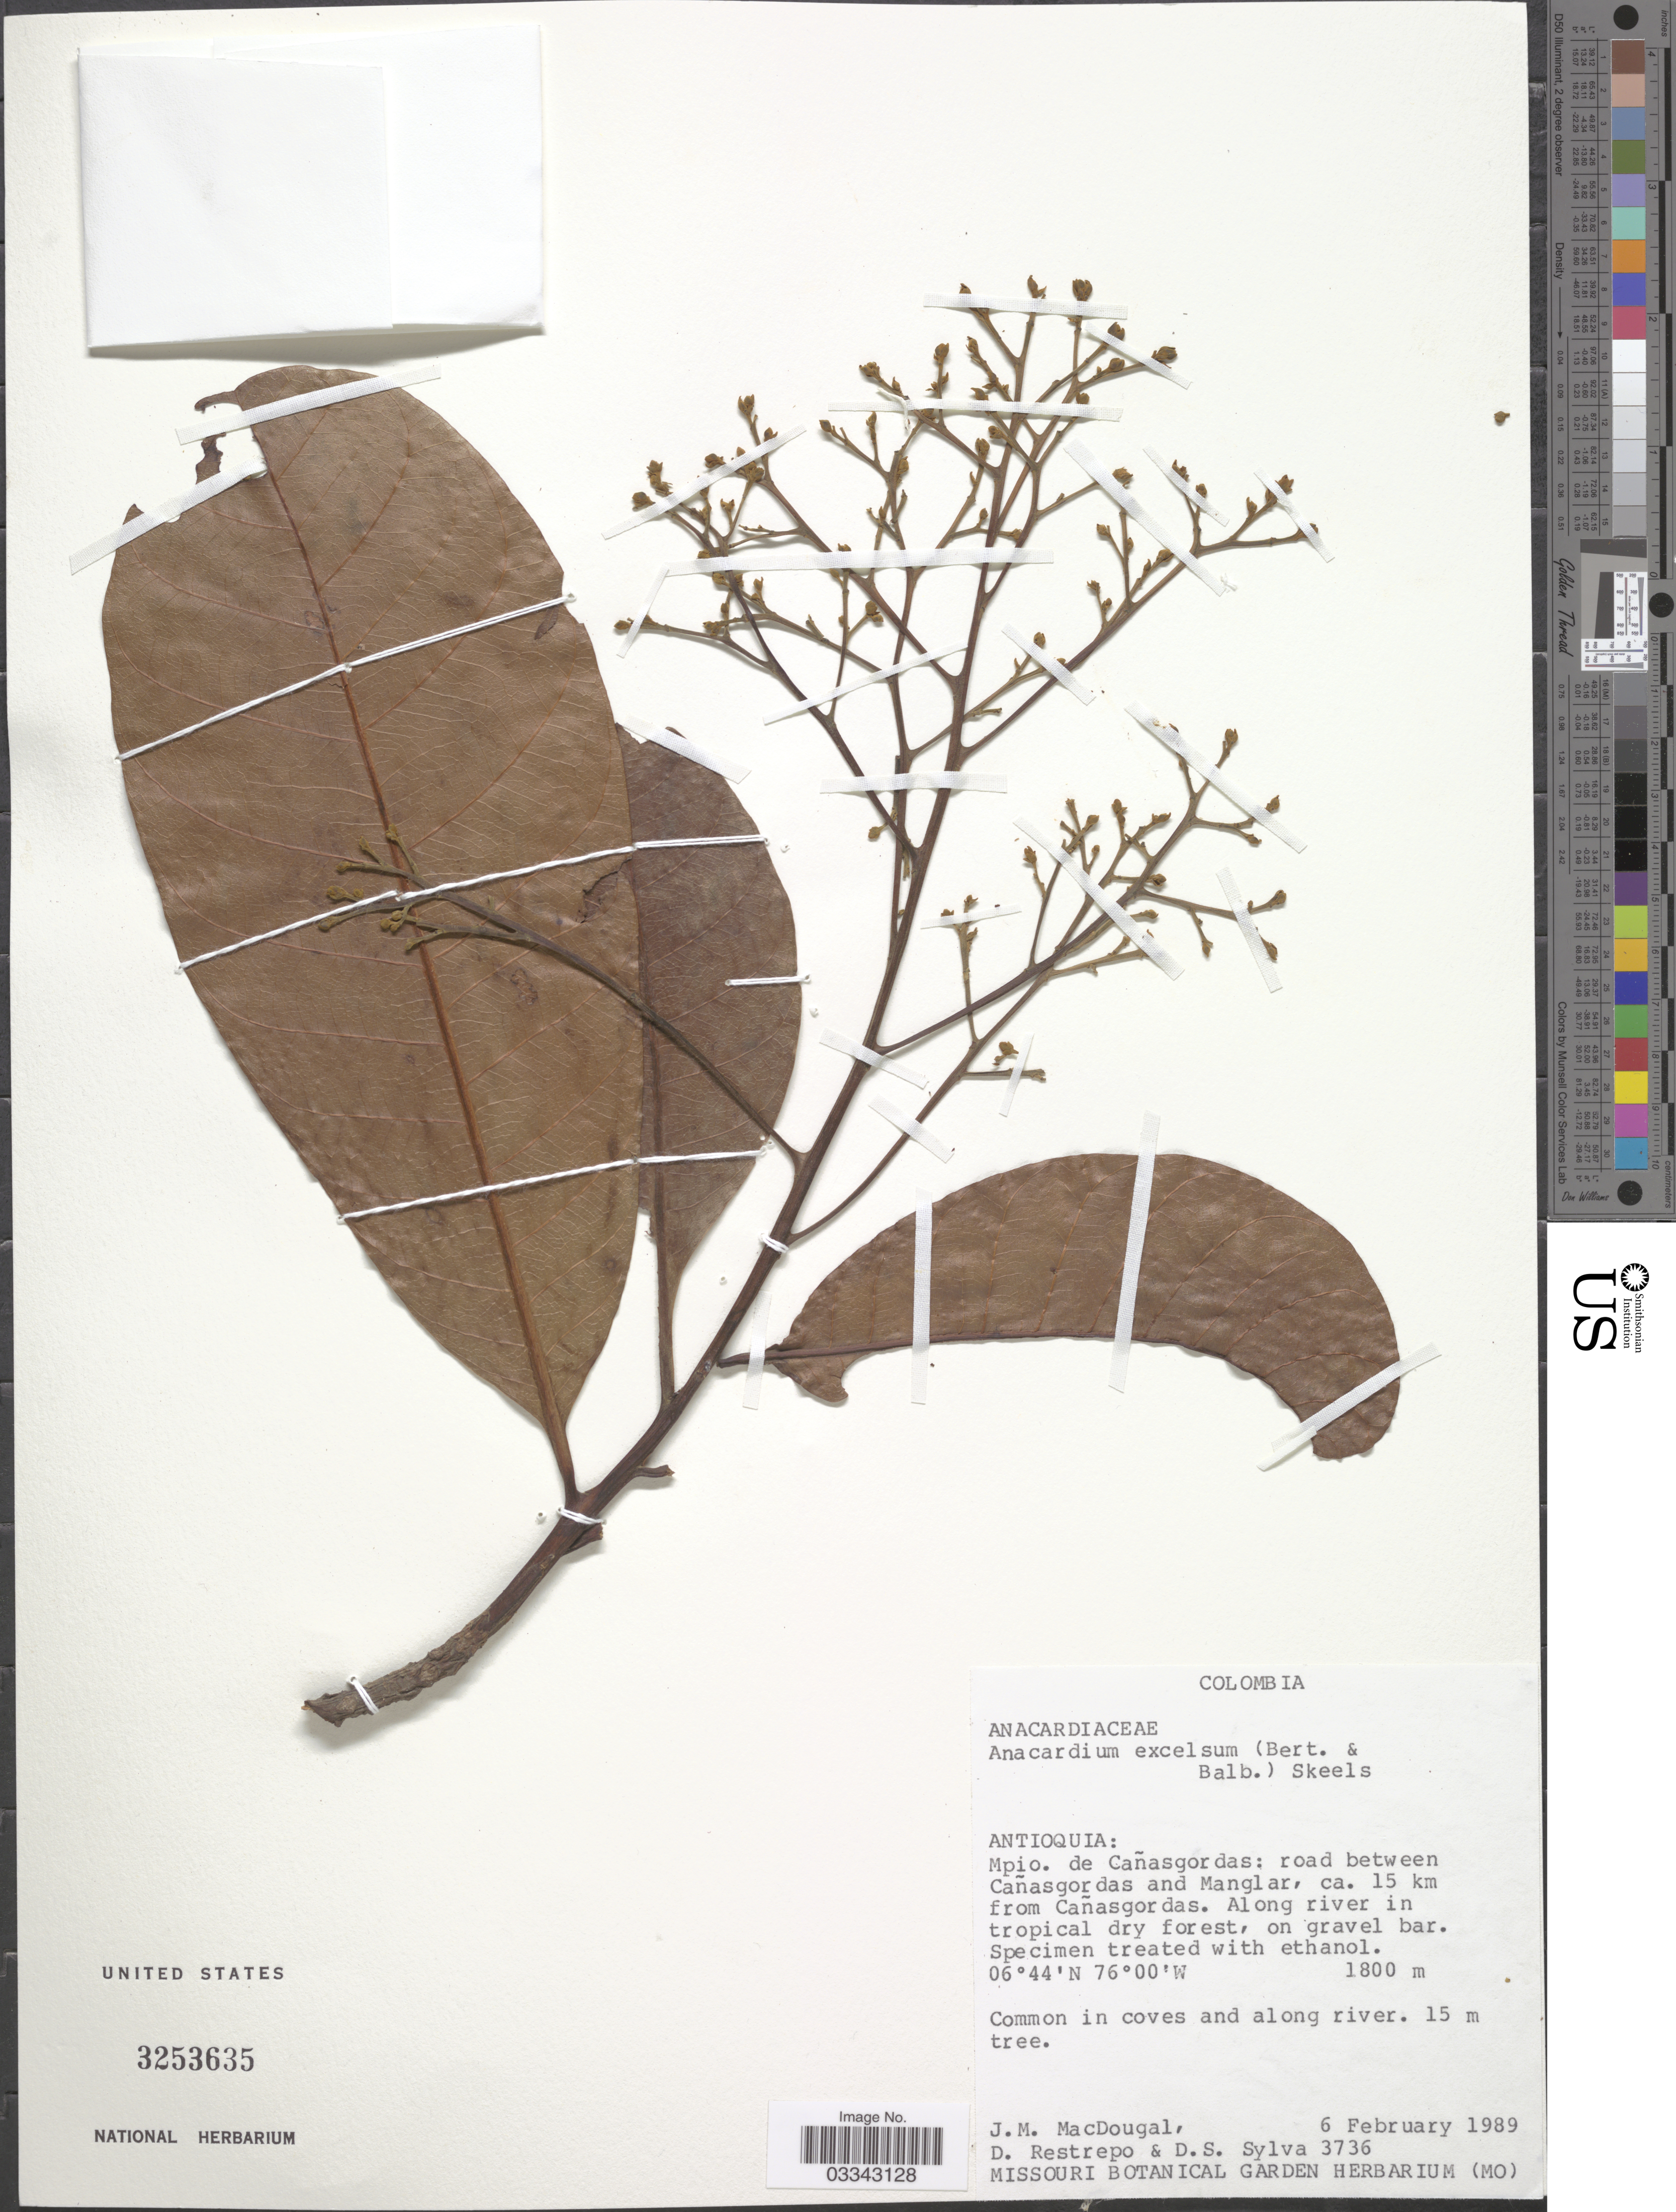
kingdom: Plantae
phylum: Tracheophyta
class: Magnoliopsida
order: Sapindales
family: Anacardiaceae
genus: Anacardium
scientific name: Anacardium excelsum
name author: (Kunth) Skeels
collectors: J. M. MacDougal, D. Restrepo & D. Sylva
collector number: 3736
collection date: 1989-02-06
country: Colombia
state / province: Antioquia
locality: Mpio. de Cañasgordas: road between Cañasgor das and Manglar, ca. 15 km from Cañasgordas.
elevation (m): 1800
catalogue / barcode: US 3253635